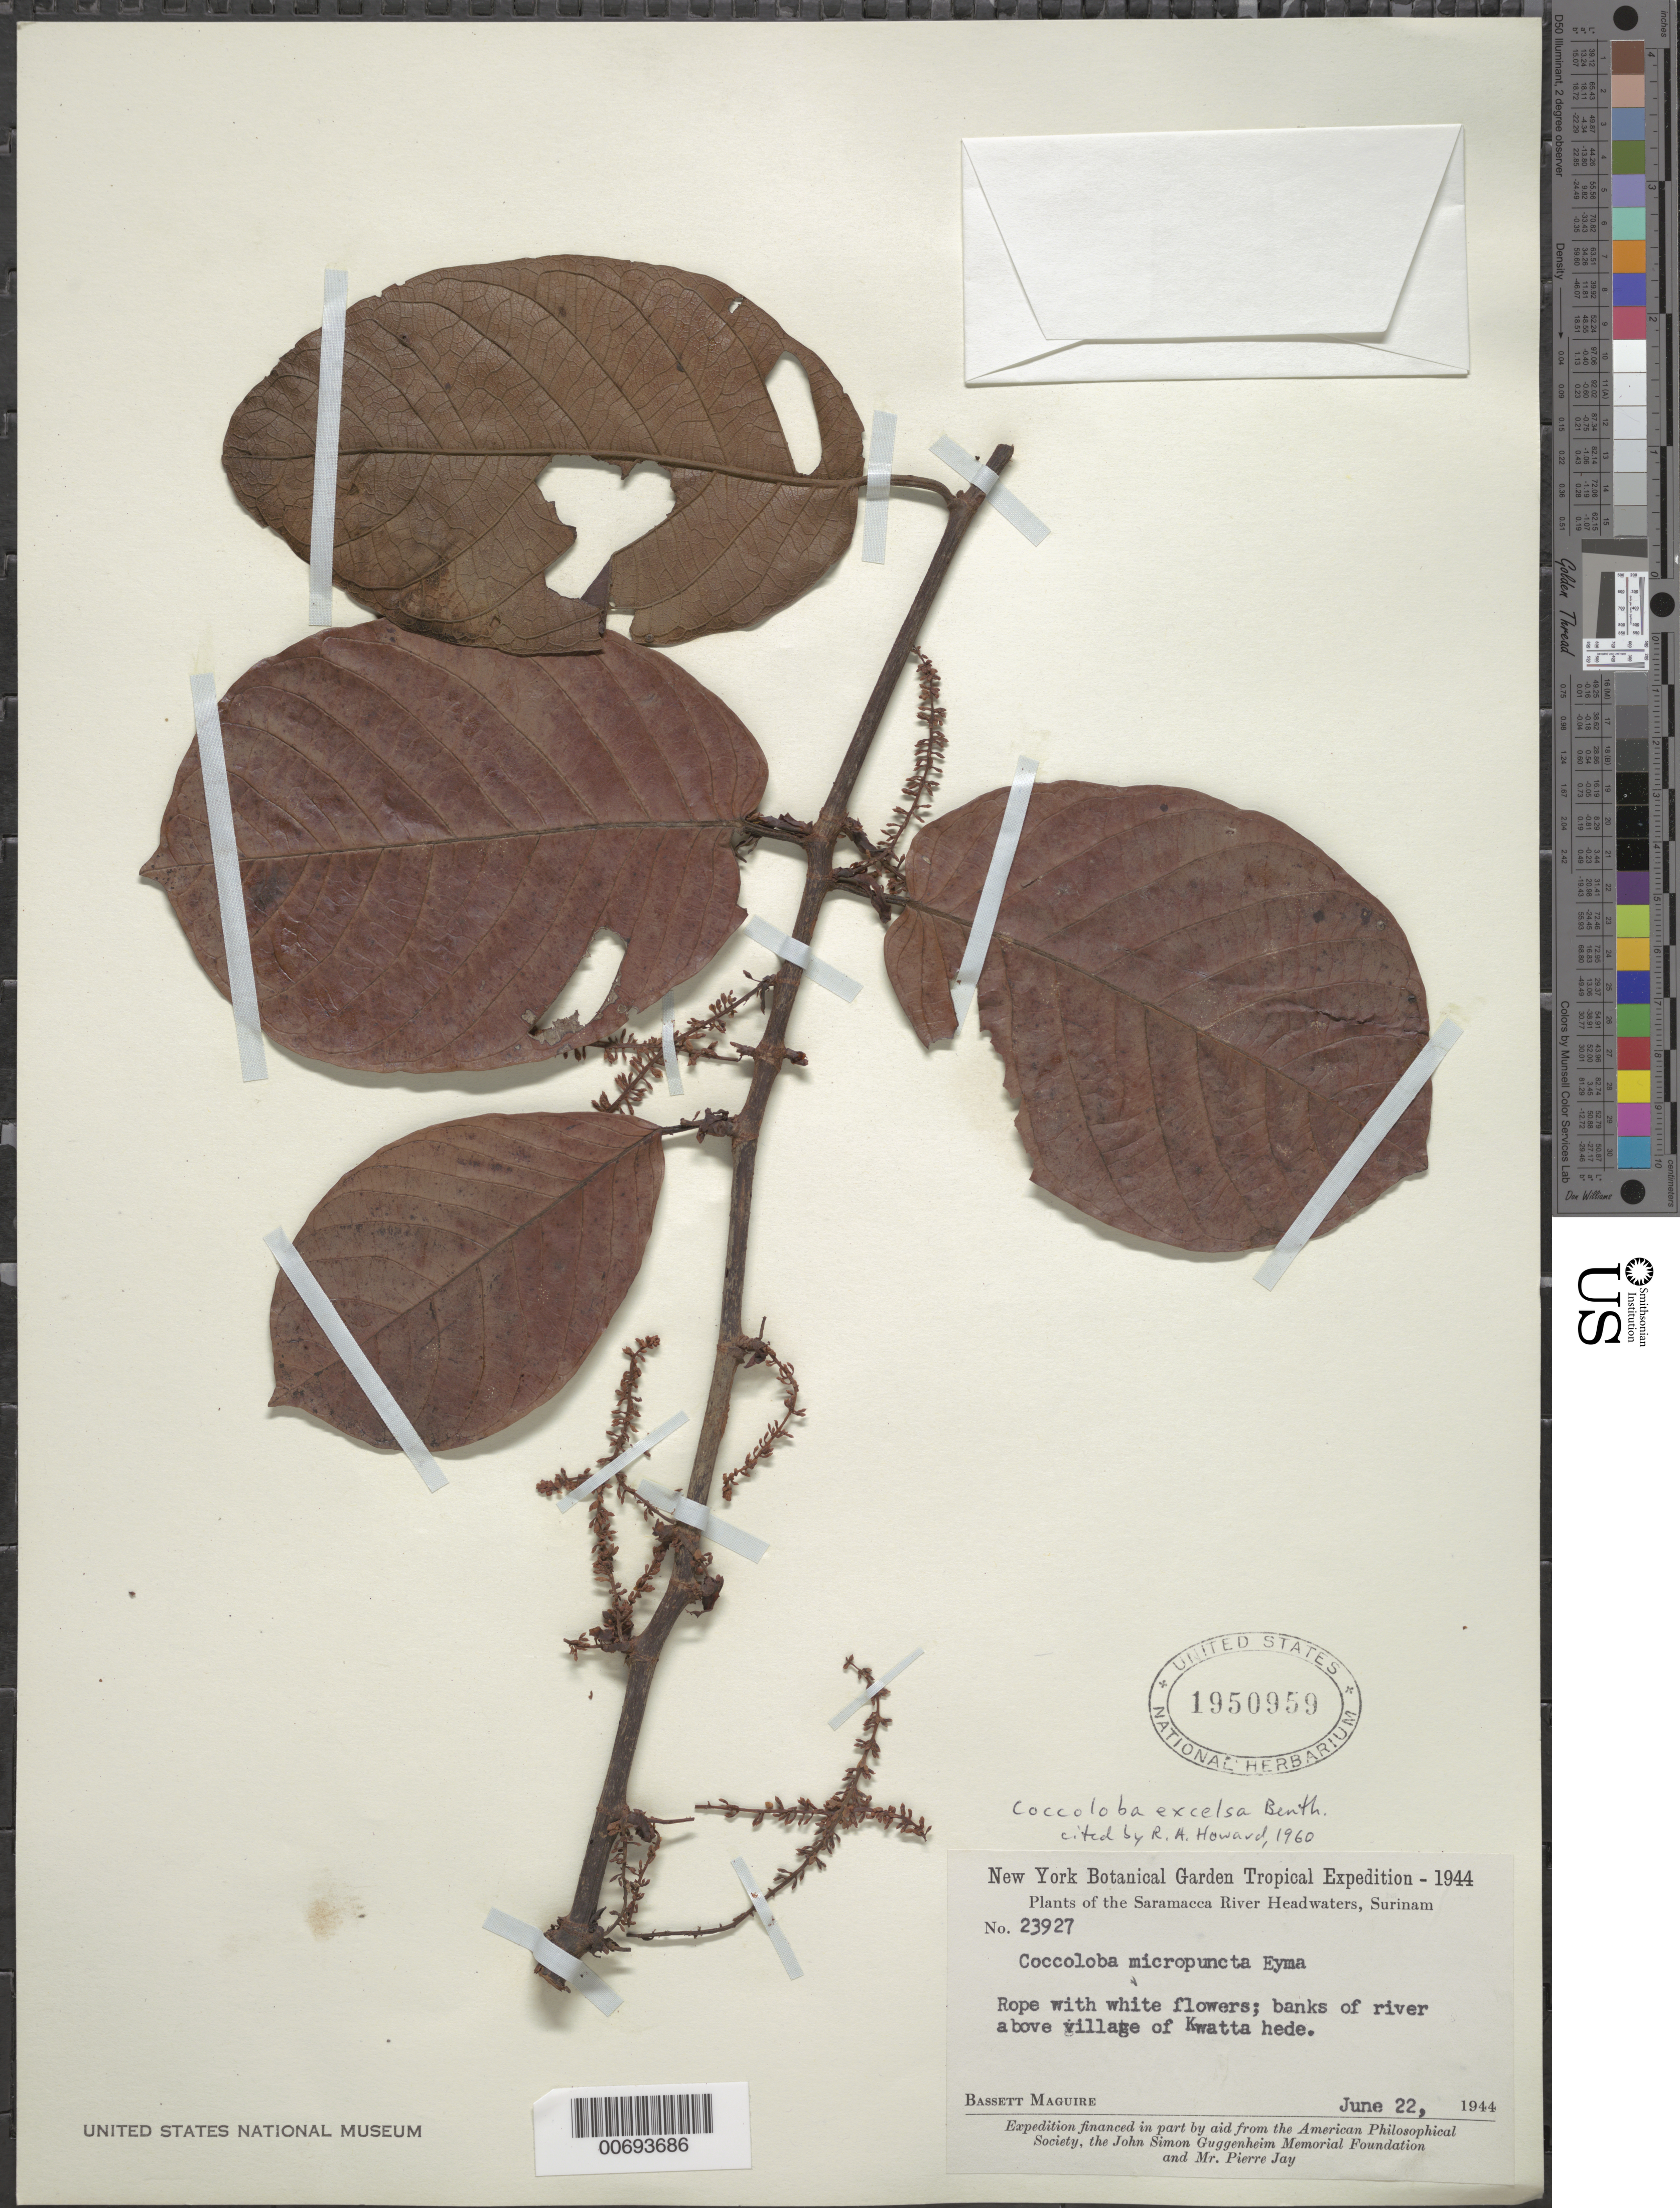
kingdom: Plantae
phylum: Tracheophyta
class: Magnoliopsida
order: Caryophyllales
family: Polygonaceae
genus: Coccoloba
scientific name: Coccoloba excelsa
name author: Benth.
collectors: B. Maguire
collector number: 23927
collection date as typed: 22-Jun-44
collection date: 1944-06-22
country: Suriname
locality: Saramacca River, above Kwatta hede village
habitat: River banks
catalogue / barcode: US 1950959